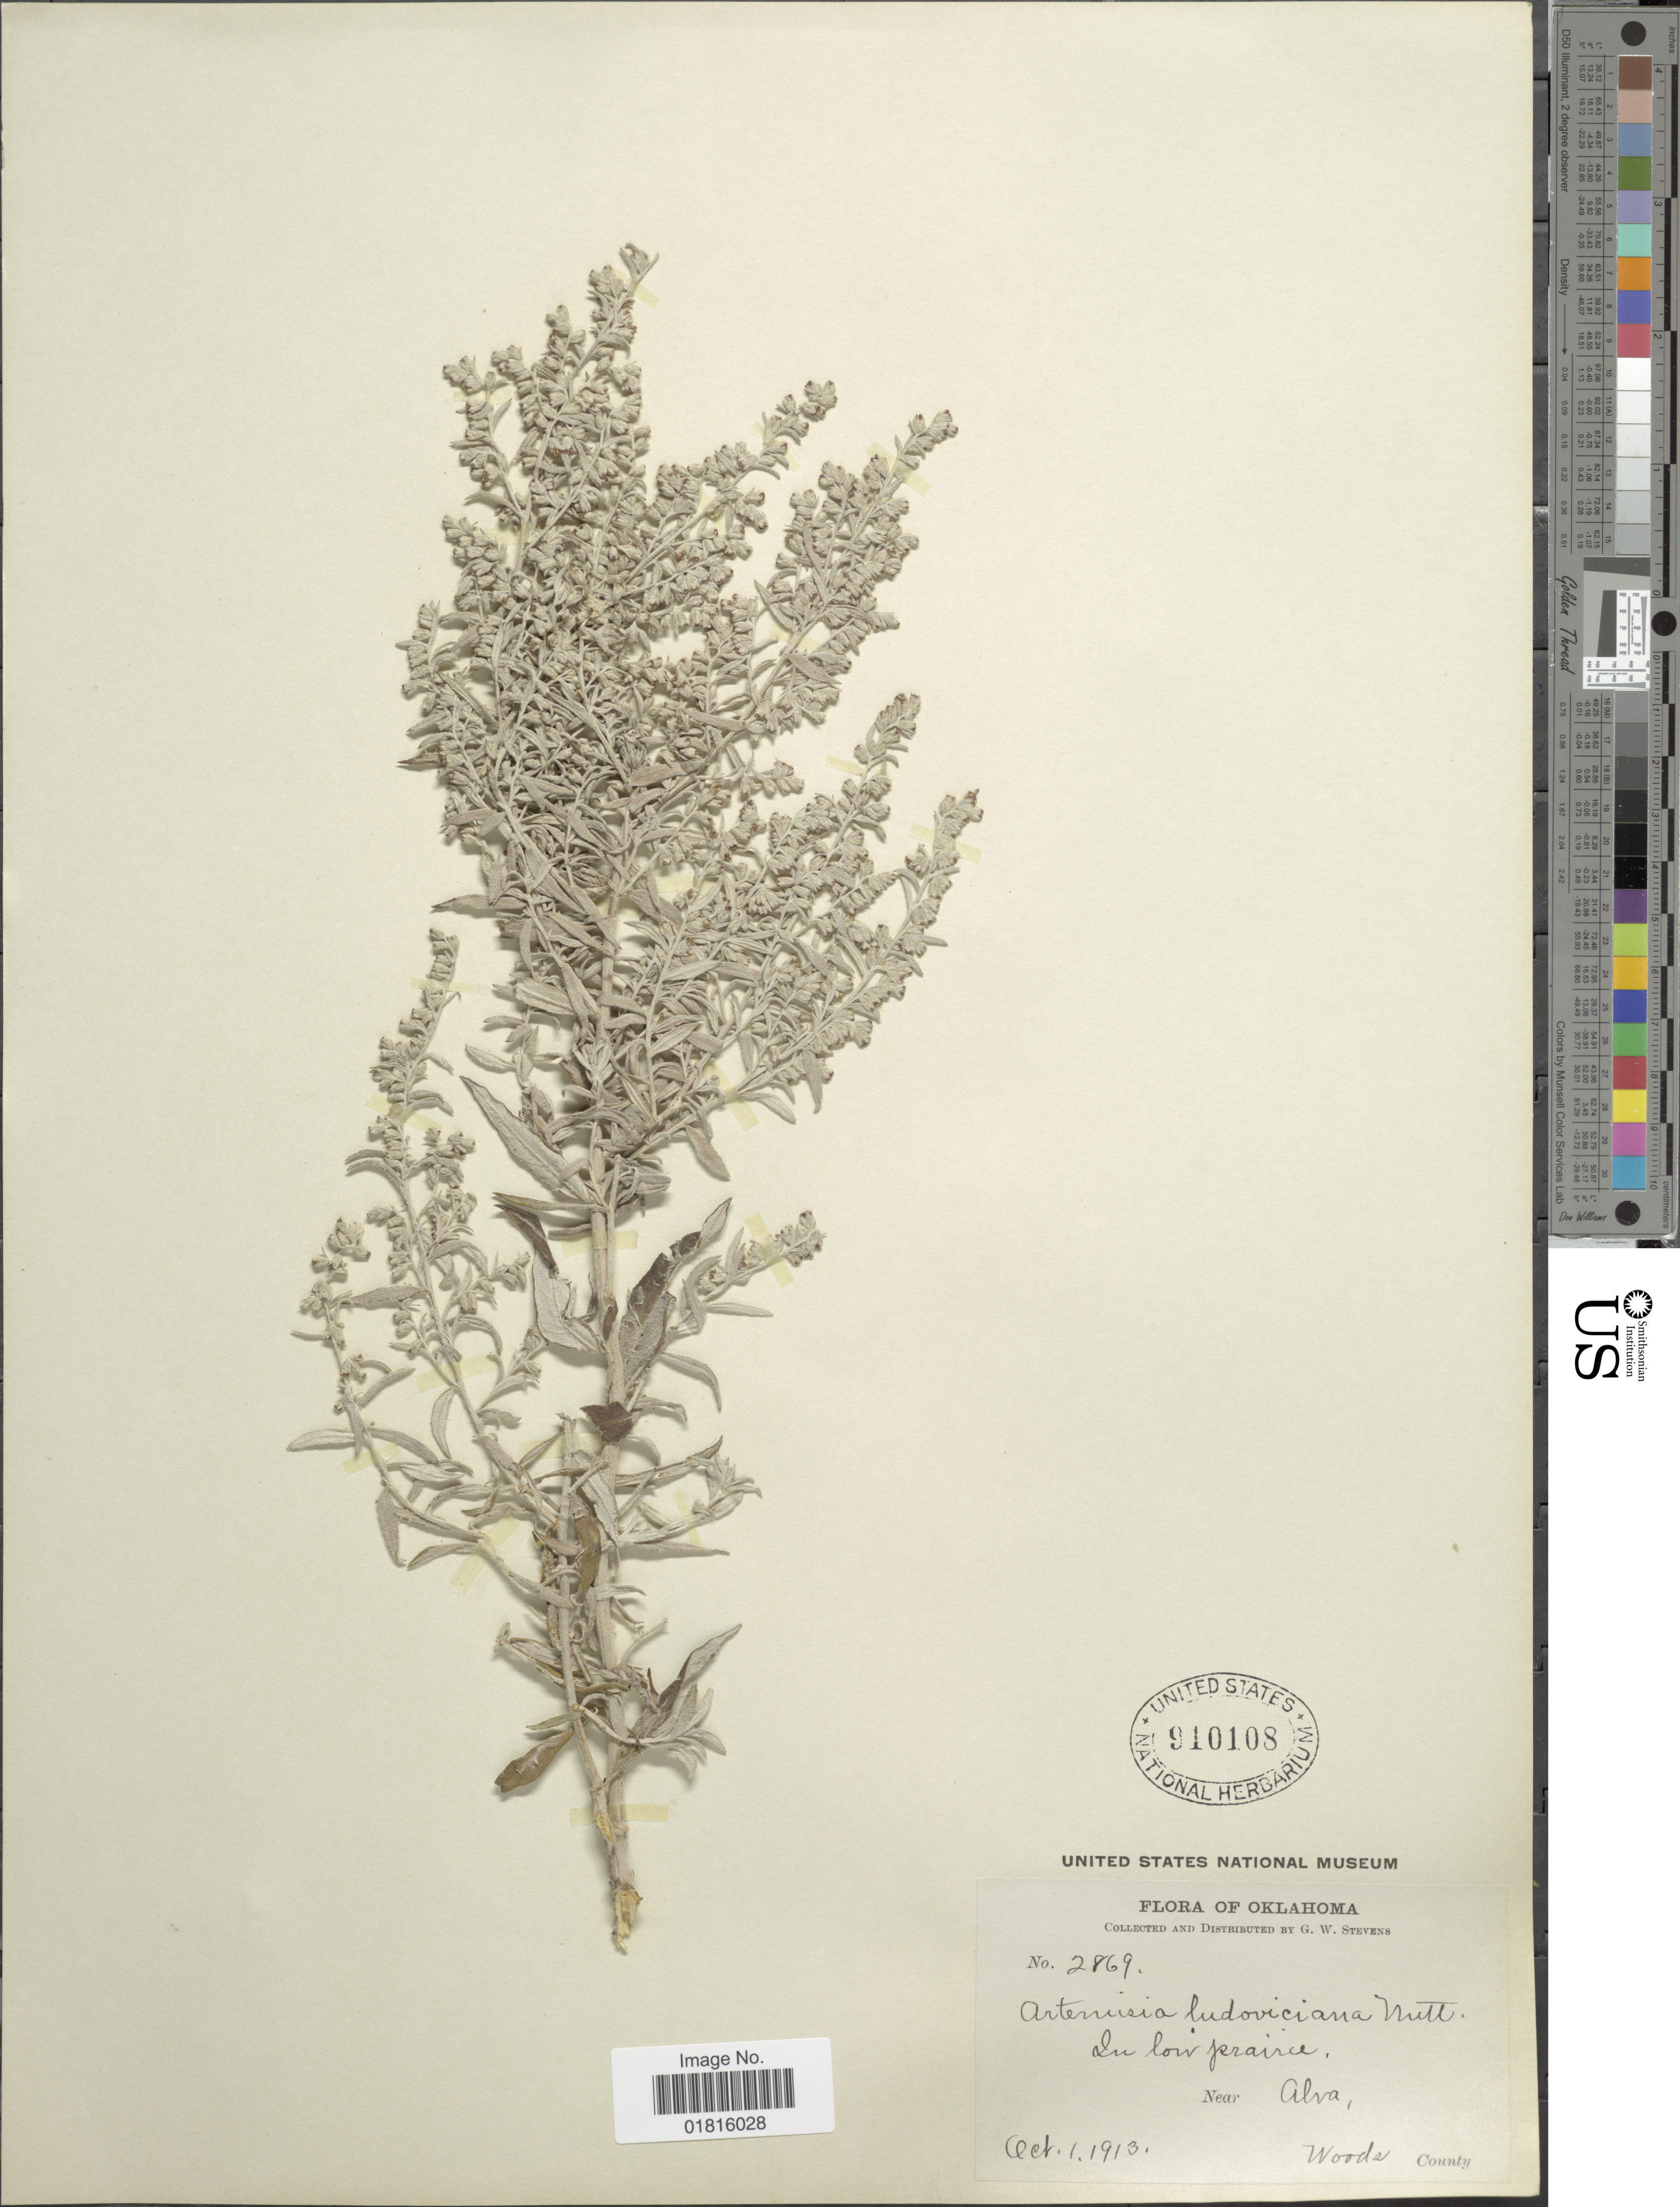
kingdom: Plantae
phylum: Tracheophyta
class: Magnoliopsida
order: Asterales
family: Asteraceae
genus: Artemisia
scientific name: Artemisia ludoviciana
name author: Nutt.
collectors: G. W. Stevens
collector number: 2869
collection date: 1913-10-01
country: United States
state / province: Oklahoma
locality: In low prairie, Near Alva, Woods County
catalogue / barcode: US 910108